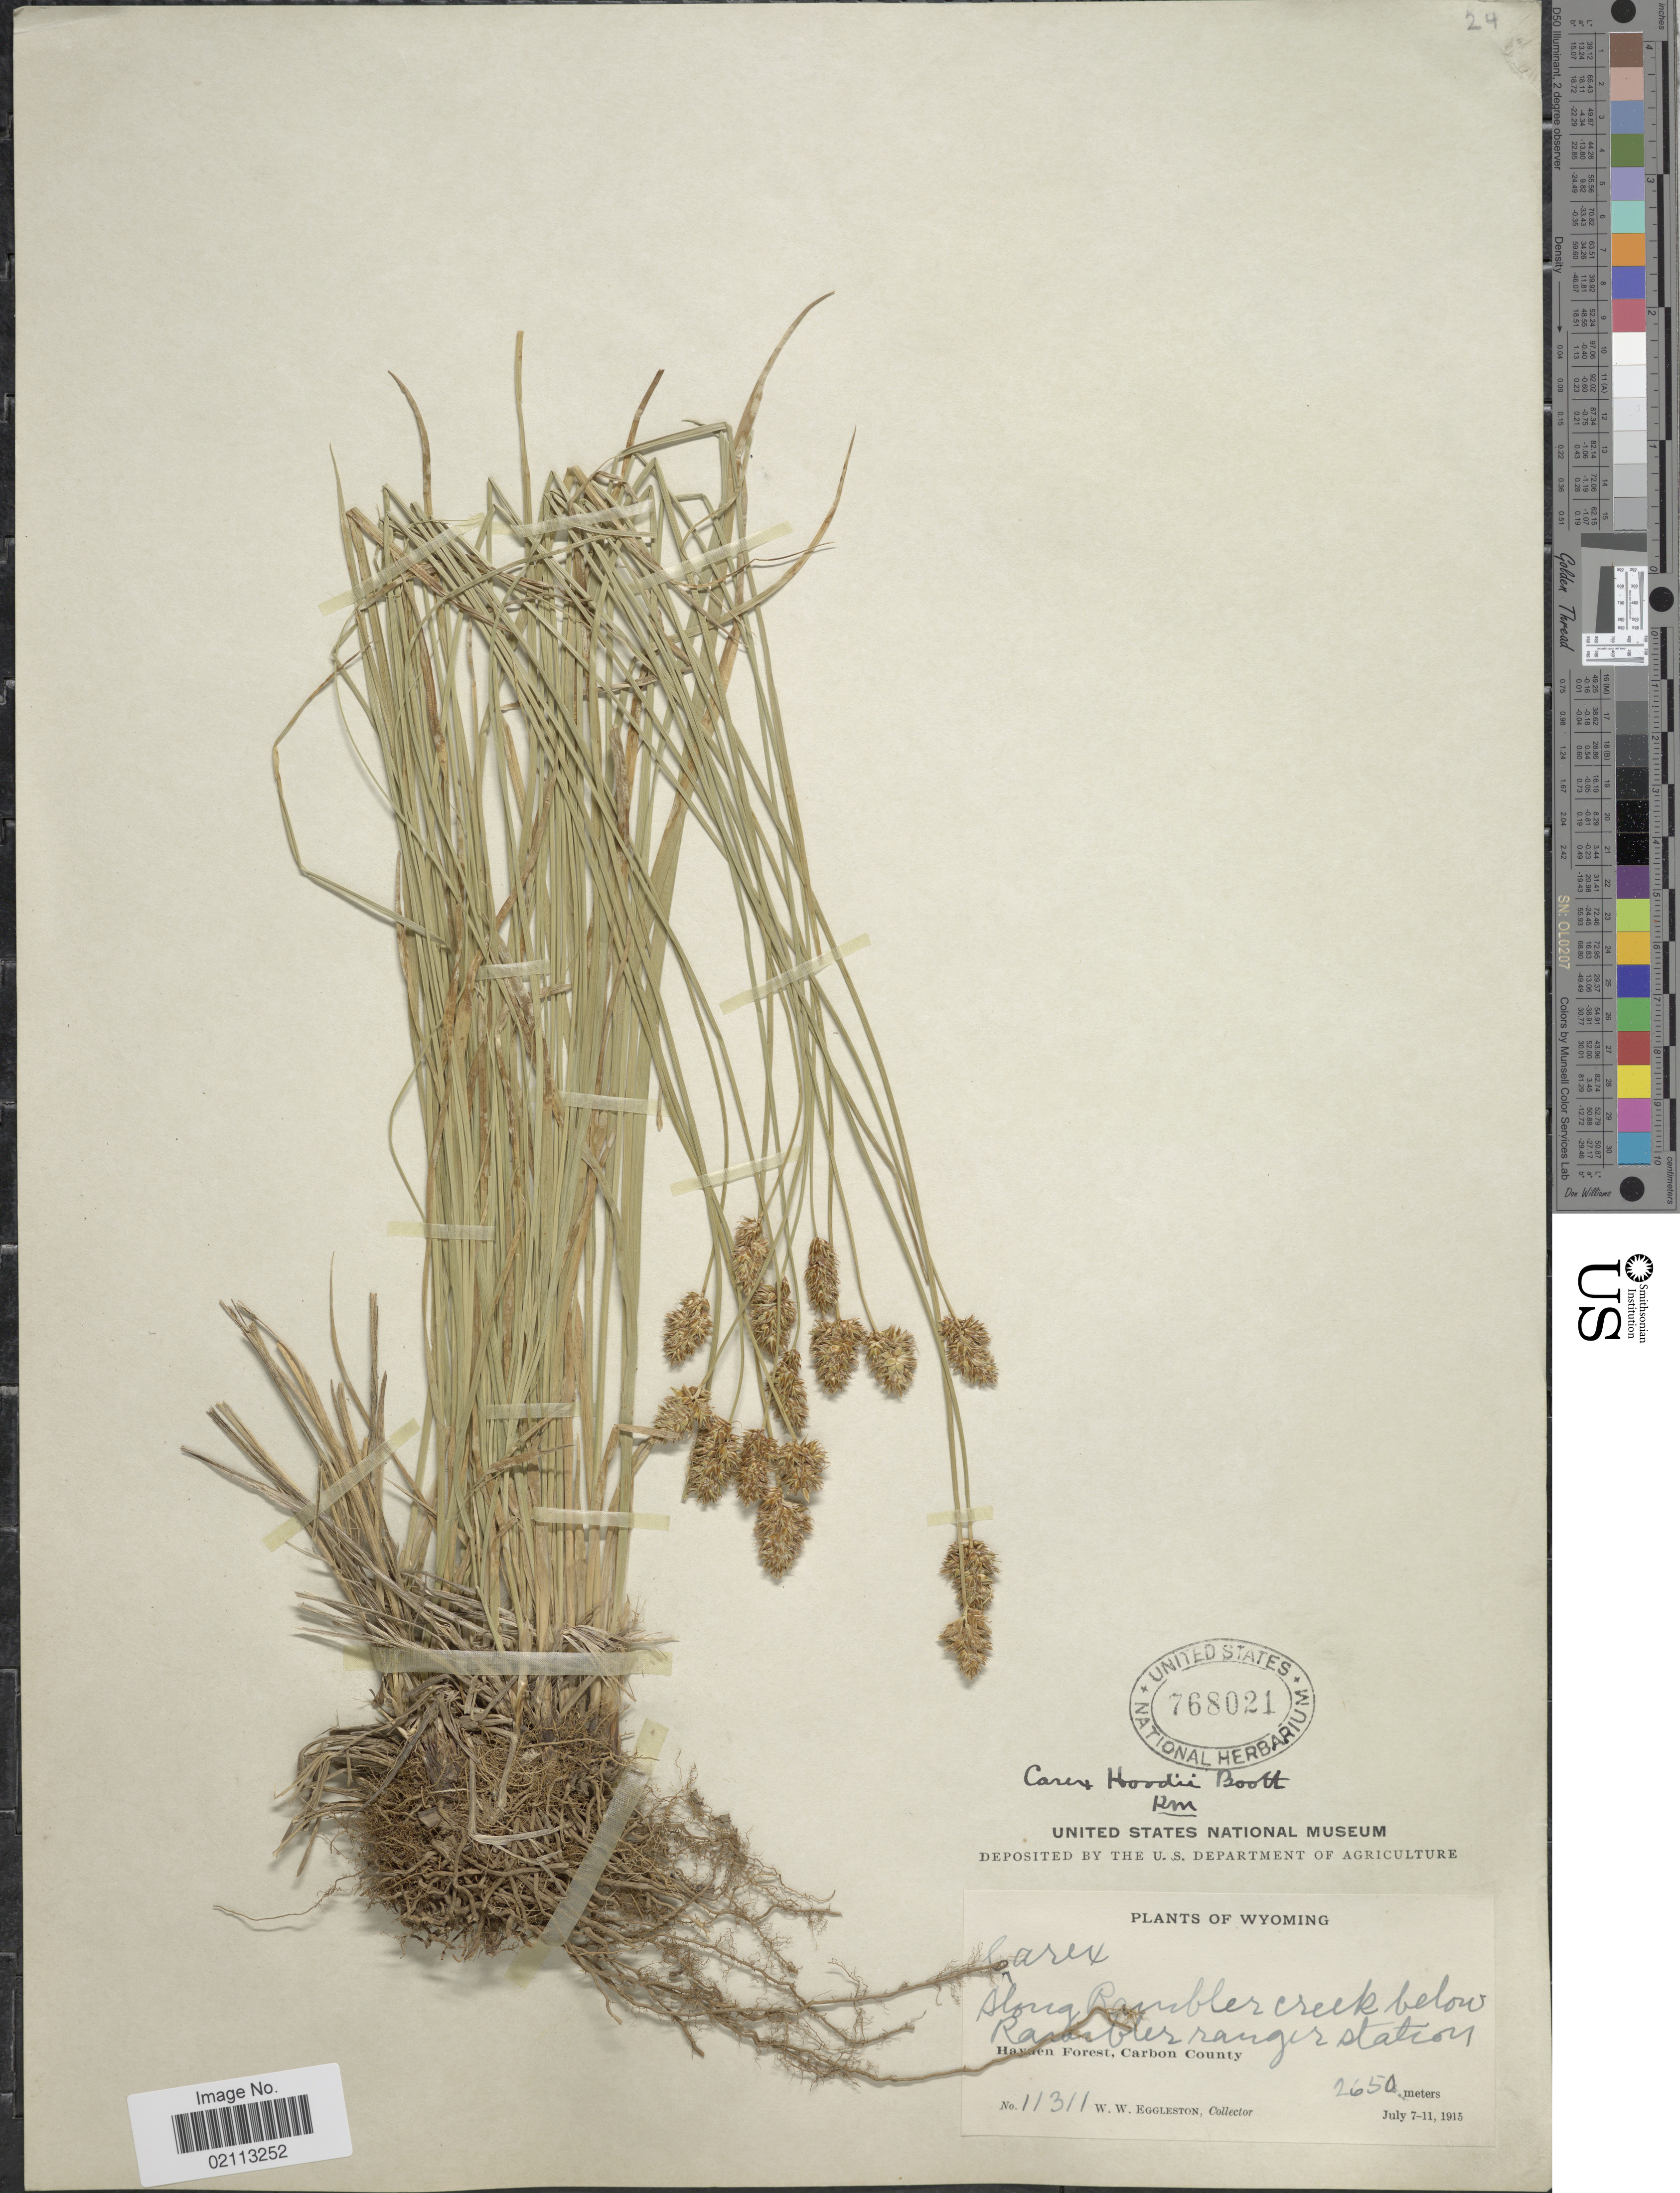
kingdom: Plantae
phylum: Tracheophyta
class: Liliopsida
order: Poales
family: Cyperaceae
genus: Carex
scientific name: Carex hoodii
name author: Boott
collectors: W. W. Eggleston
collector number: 11311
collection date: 1915-07-07/1915-07-11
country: United States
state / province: Wyoming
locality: Along Rambler Creek below Rambler ranger station, Hayden Forest, Carbon County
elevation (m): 2650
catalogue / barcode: US 768021